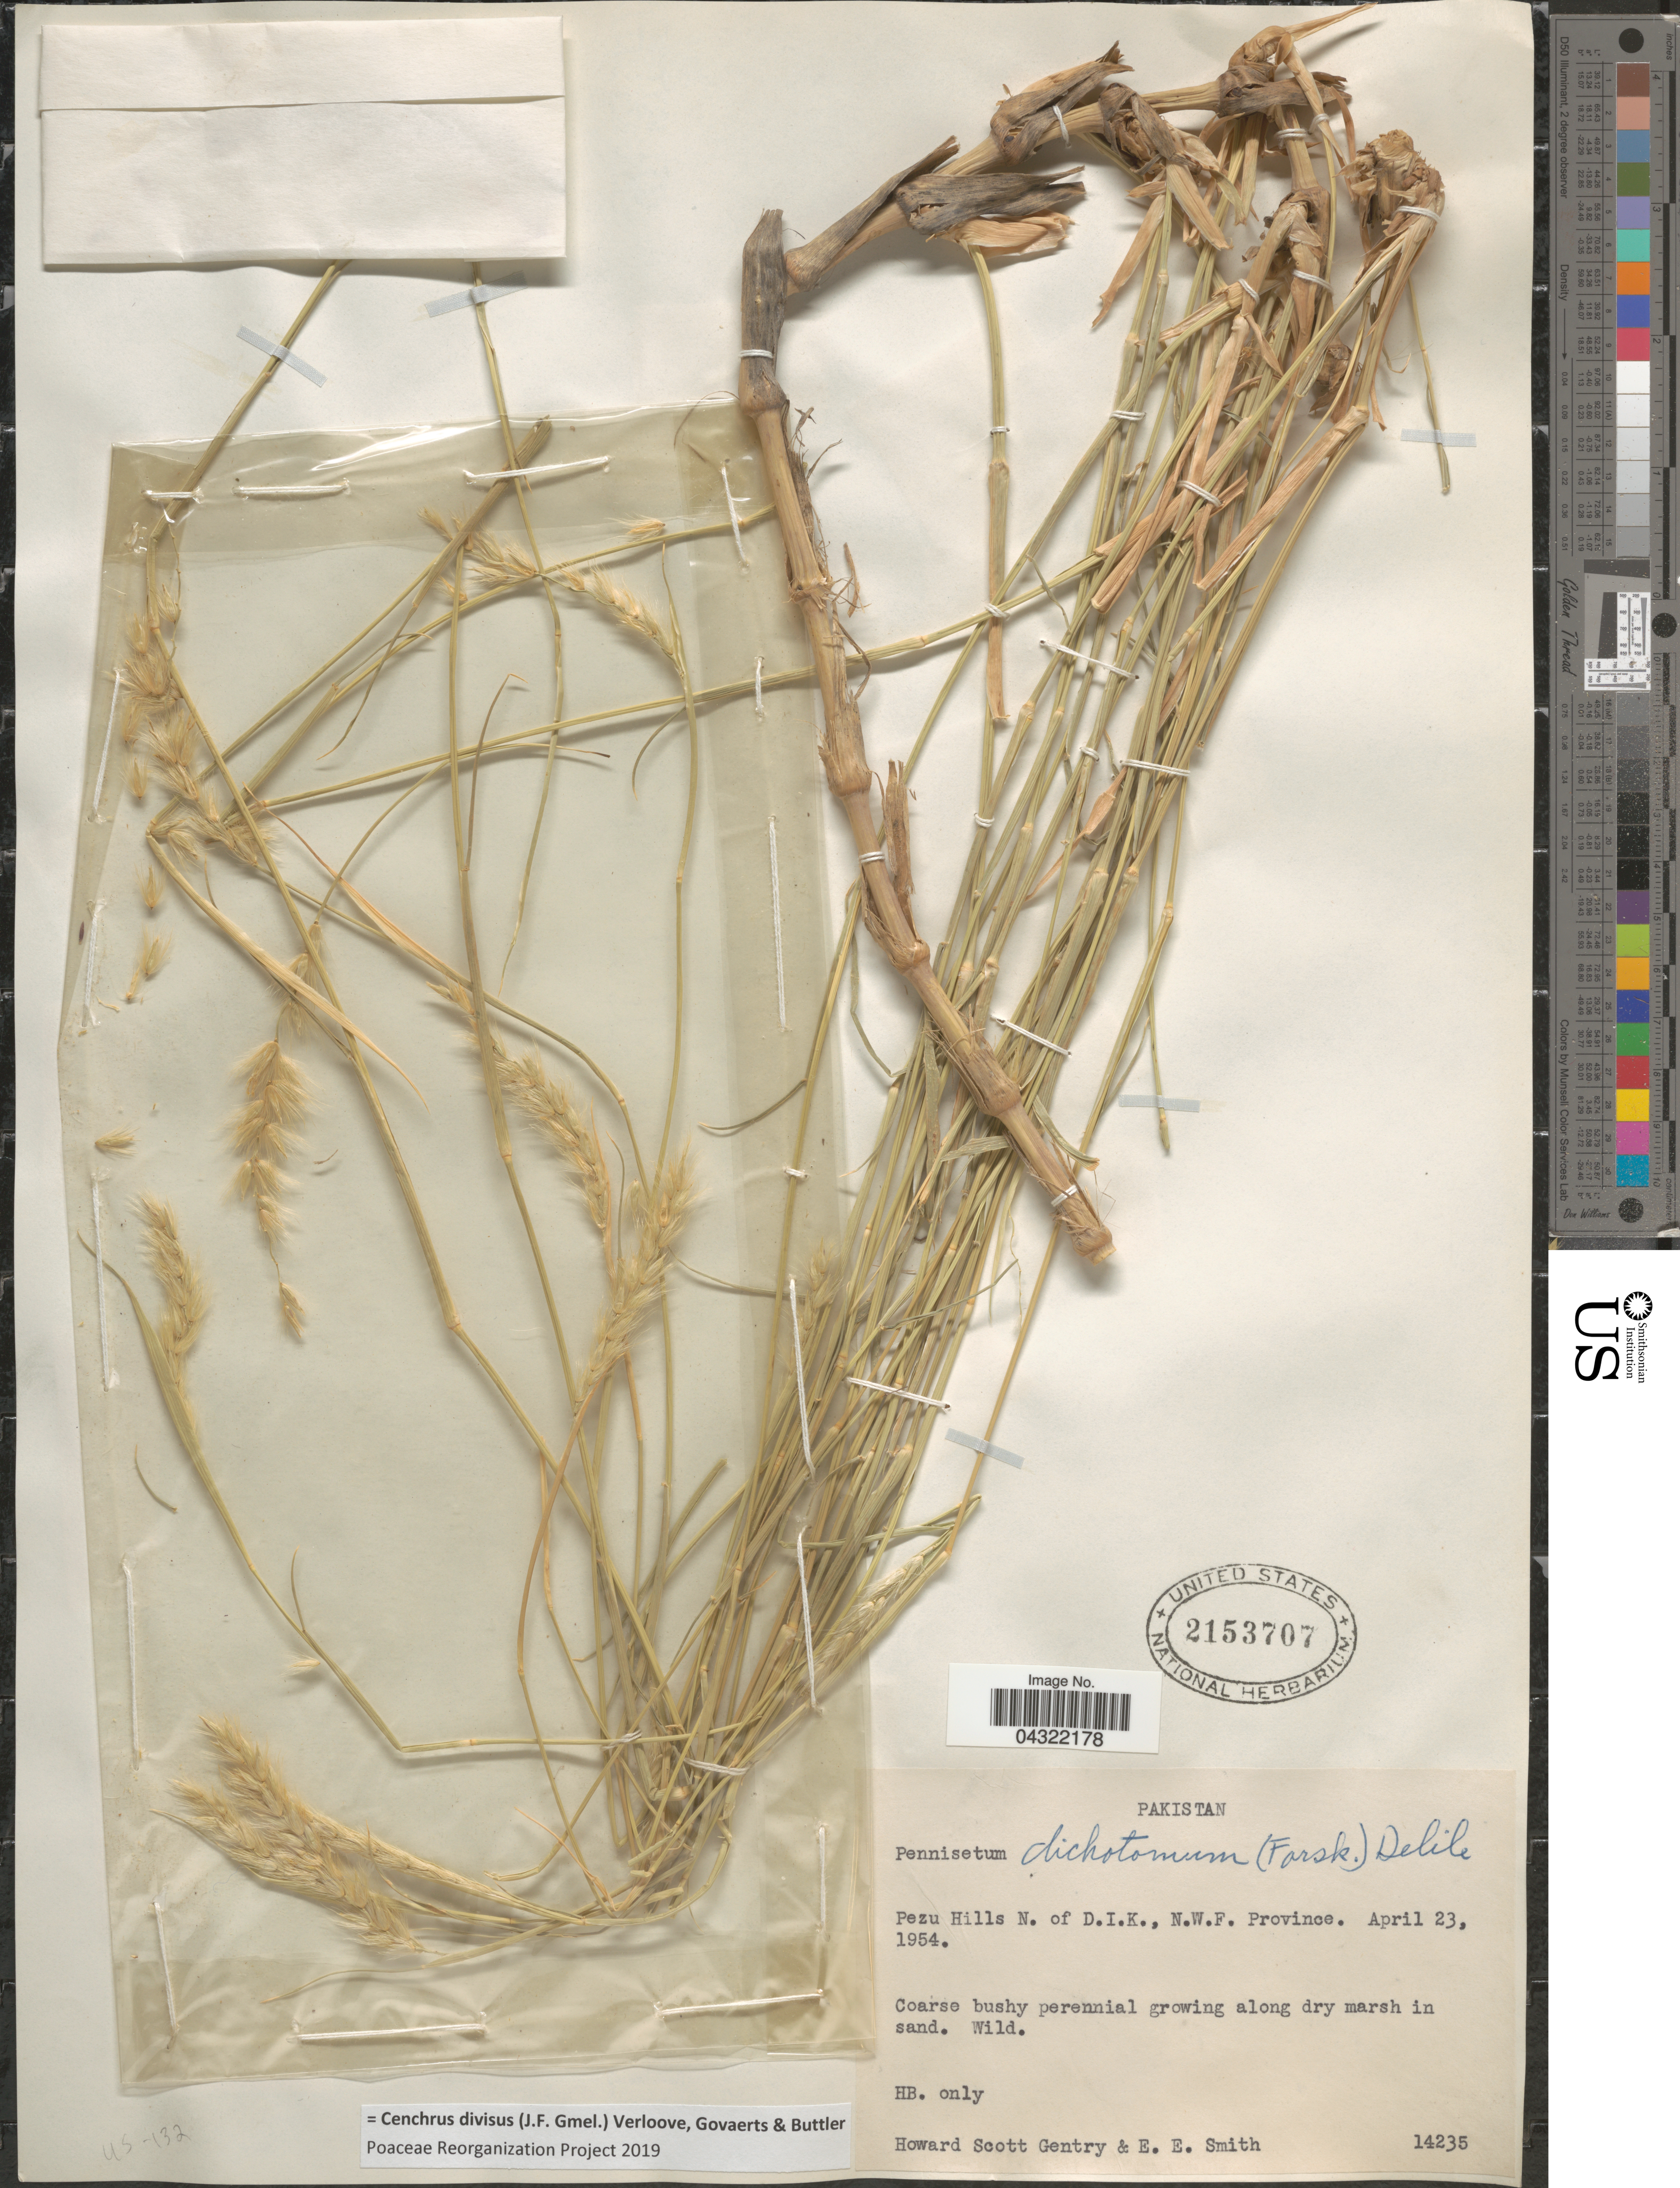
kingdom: Plantae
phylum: Tracheophyta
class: Liliopsida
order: Poales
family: Poaceae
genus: Cenchrus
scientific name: Cenchrus divisus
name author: (J.F. Gmel.) Verloove et al.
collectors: H. S. Gentry & E. E. Smith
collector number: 14235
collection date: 1954-04-23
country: Pakistan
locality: Pezu Hills N. of D.I.K., N.W.F. Province. Coarse bushy perennial growing along dry marsh in sand.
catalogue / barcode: US 2153707